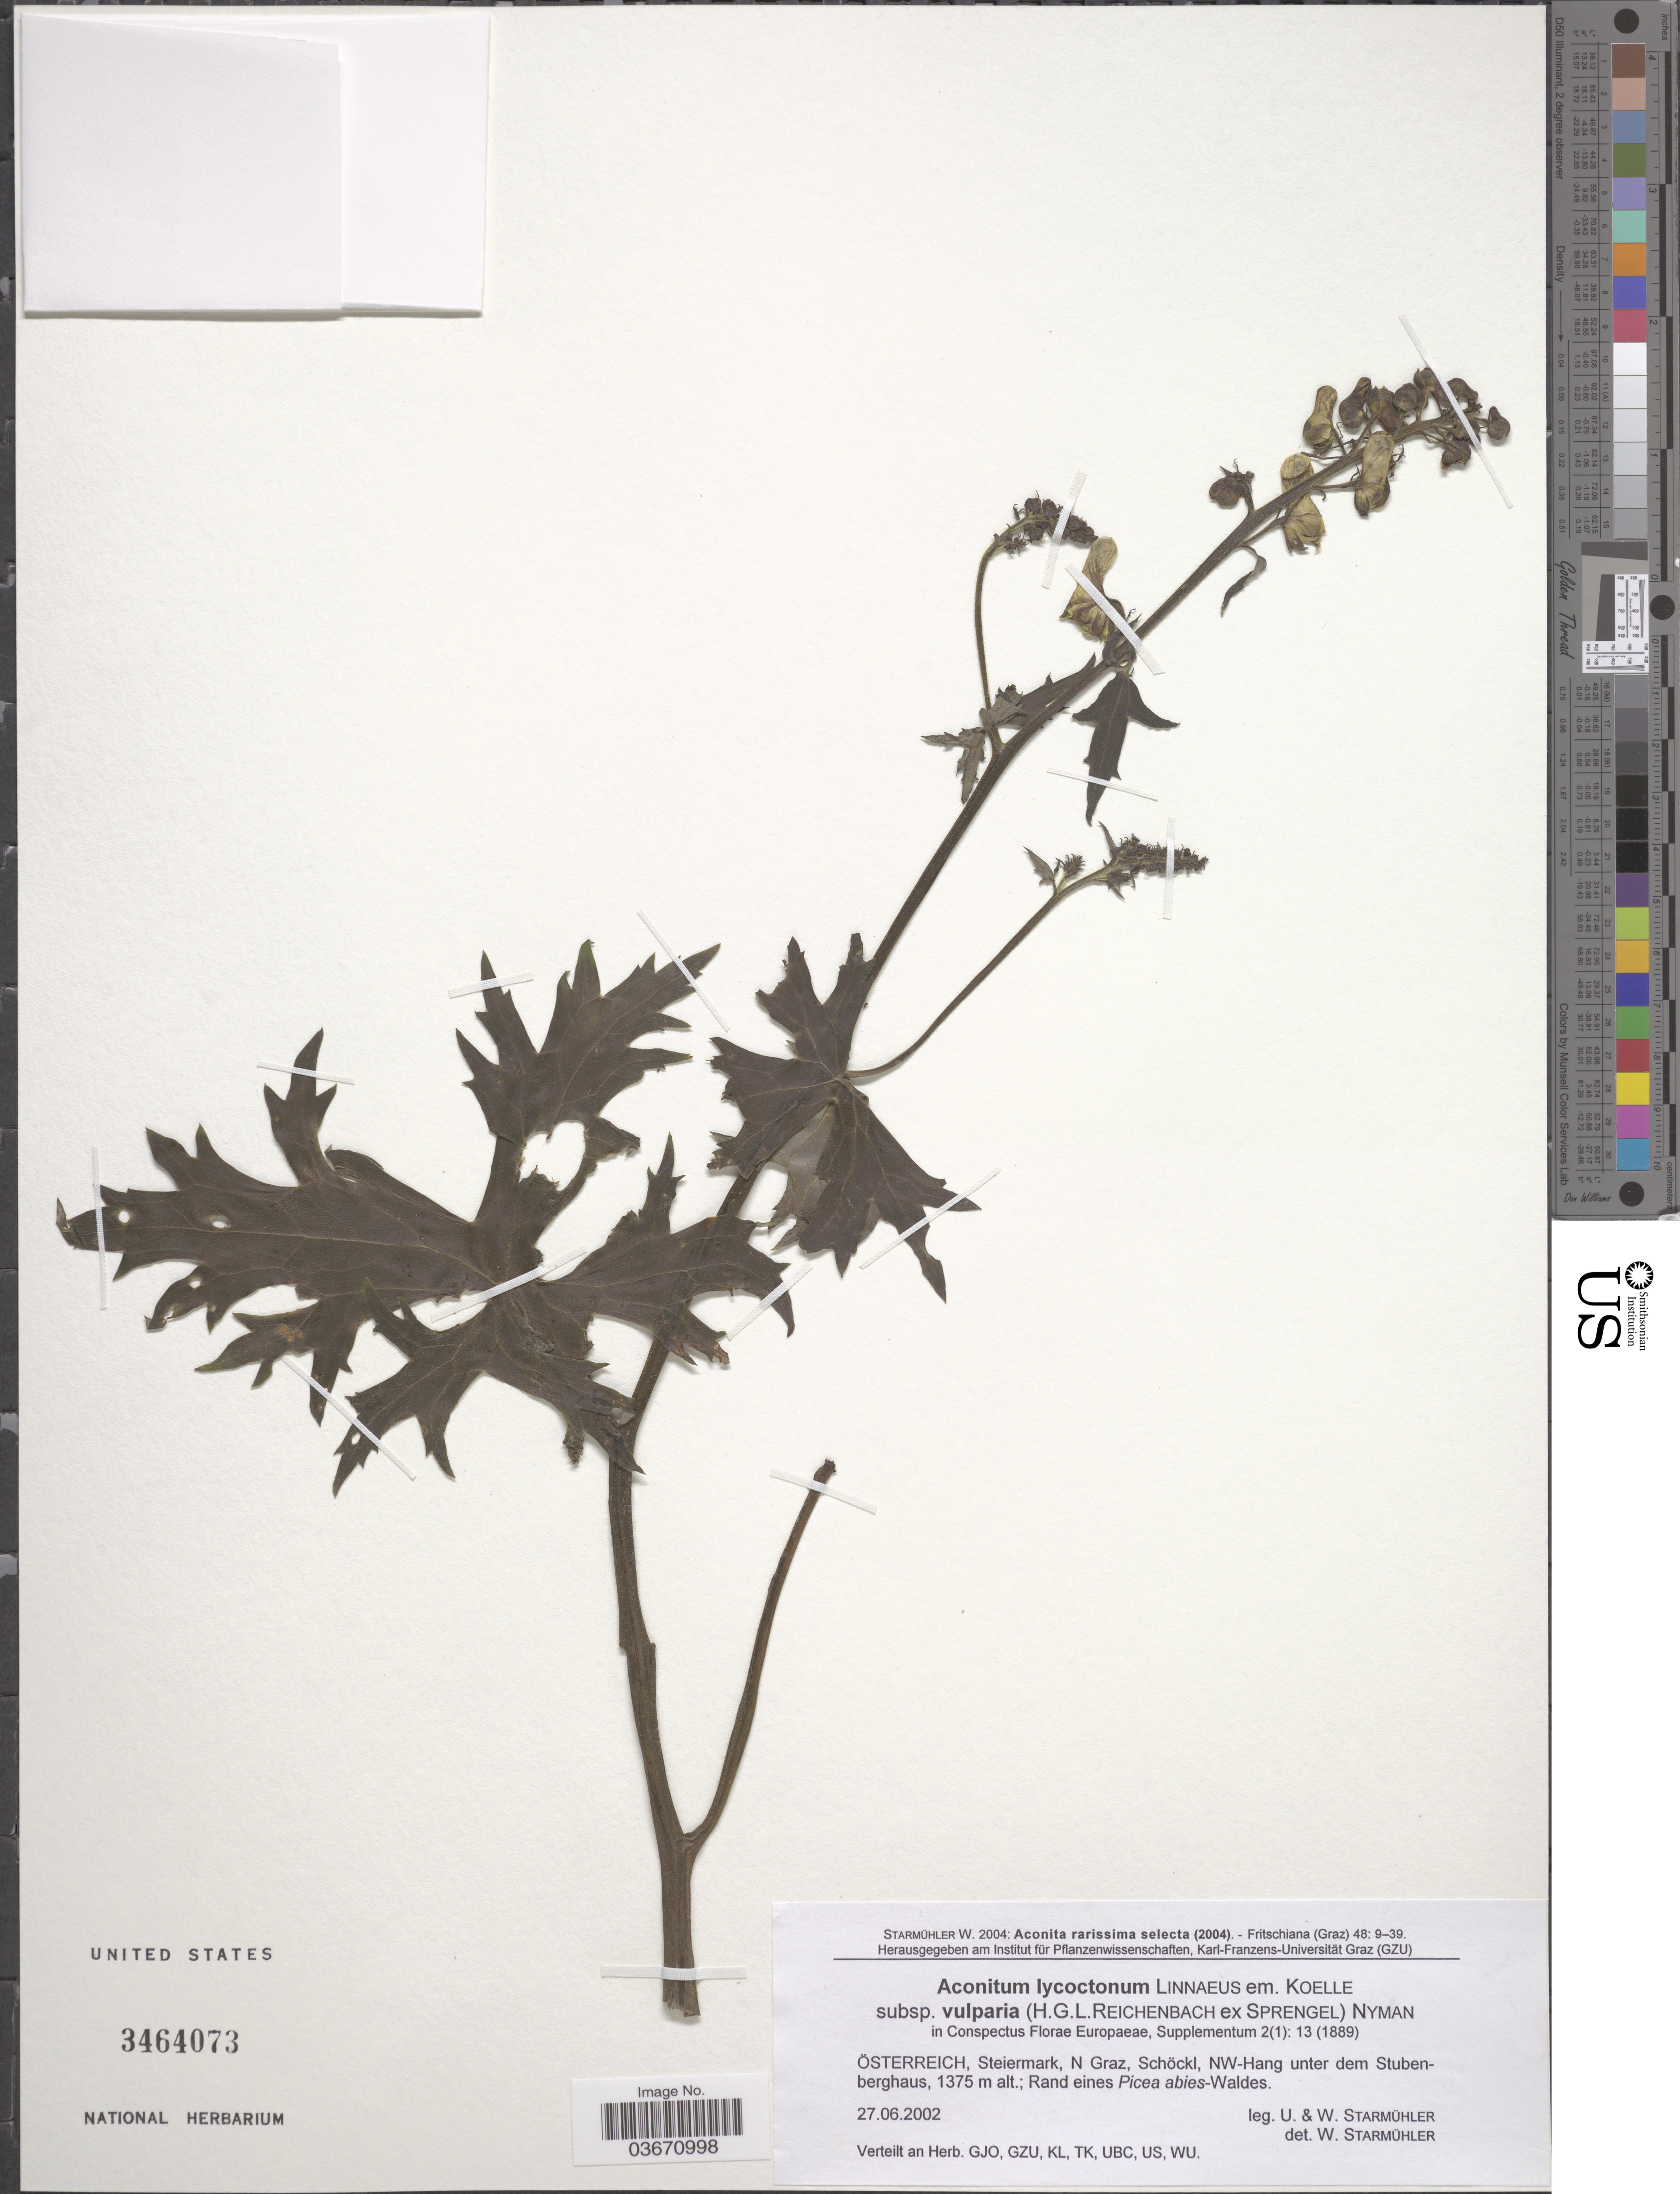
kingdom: Plantae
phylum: Tracheophyta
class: Magnoliopsida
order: Ranunculales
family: Ranunculaceae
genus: Aconitum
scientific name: Aconitum lycoctonum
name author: L.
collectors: U. Starmuhler & W. Starmühler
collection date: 2002-06-27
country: Austria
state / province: Steiermark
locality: Österreich, N Graz, Schöckl, NW-Hang unter dem Stubenberghaus.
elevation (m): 1375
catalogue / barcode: US 3464073